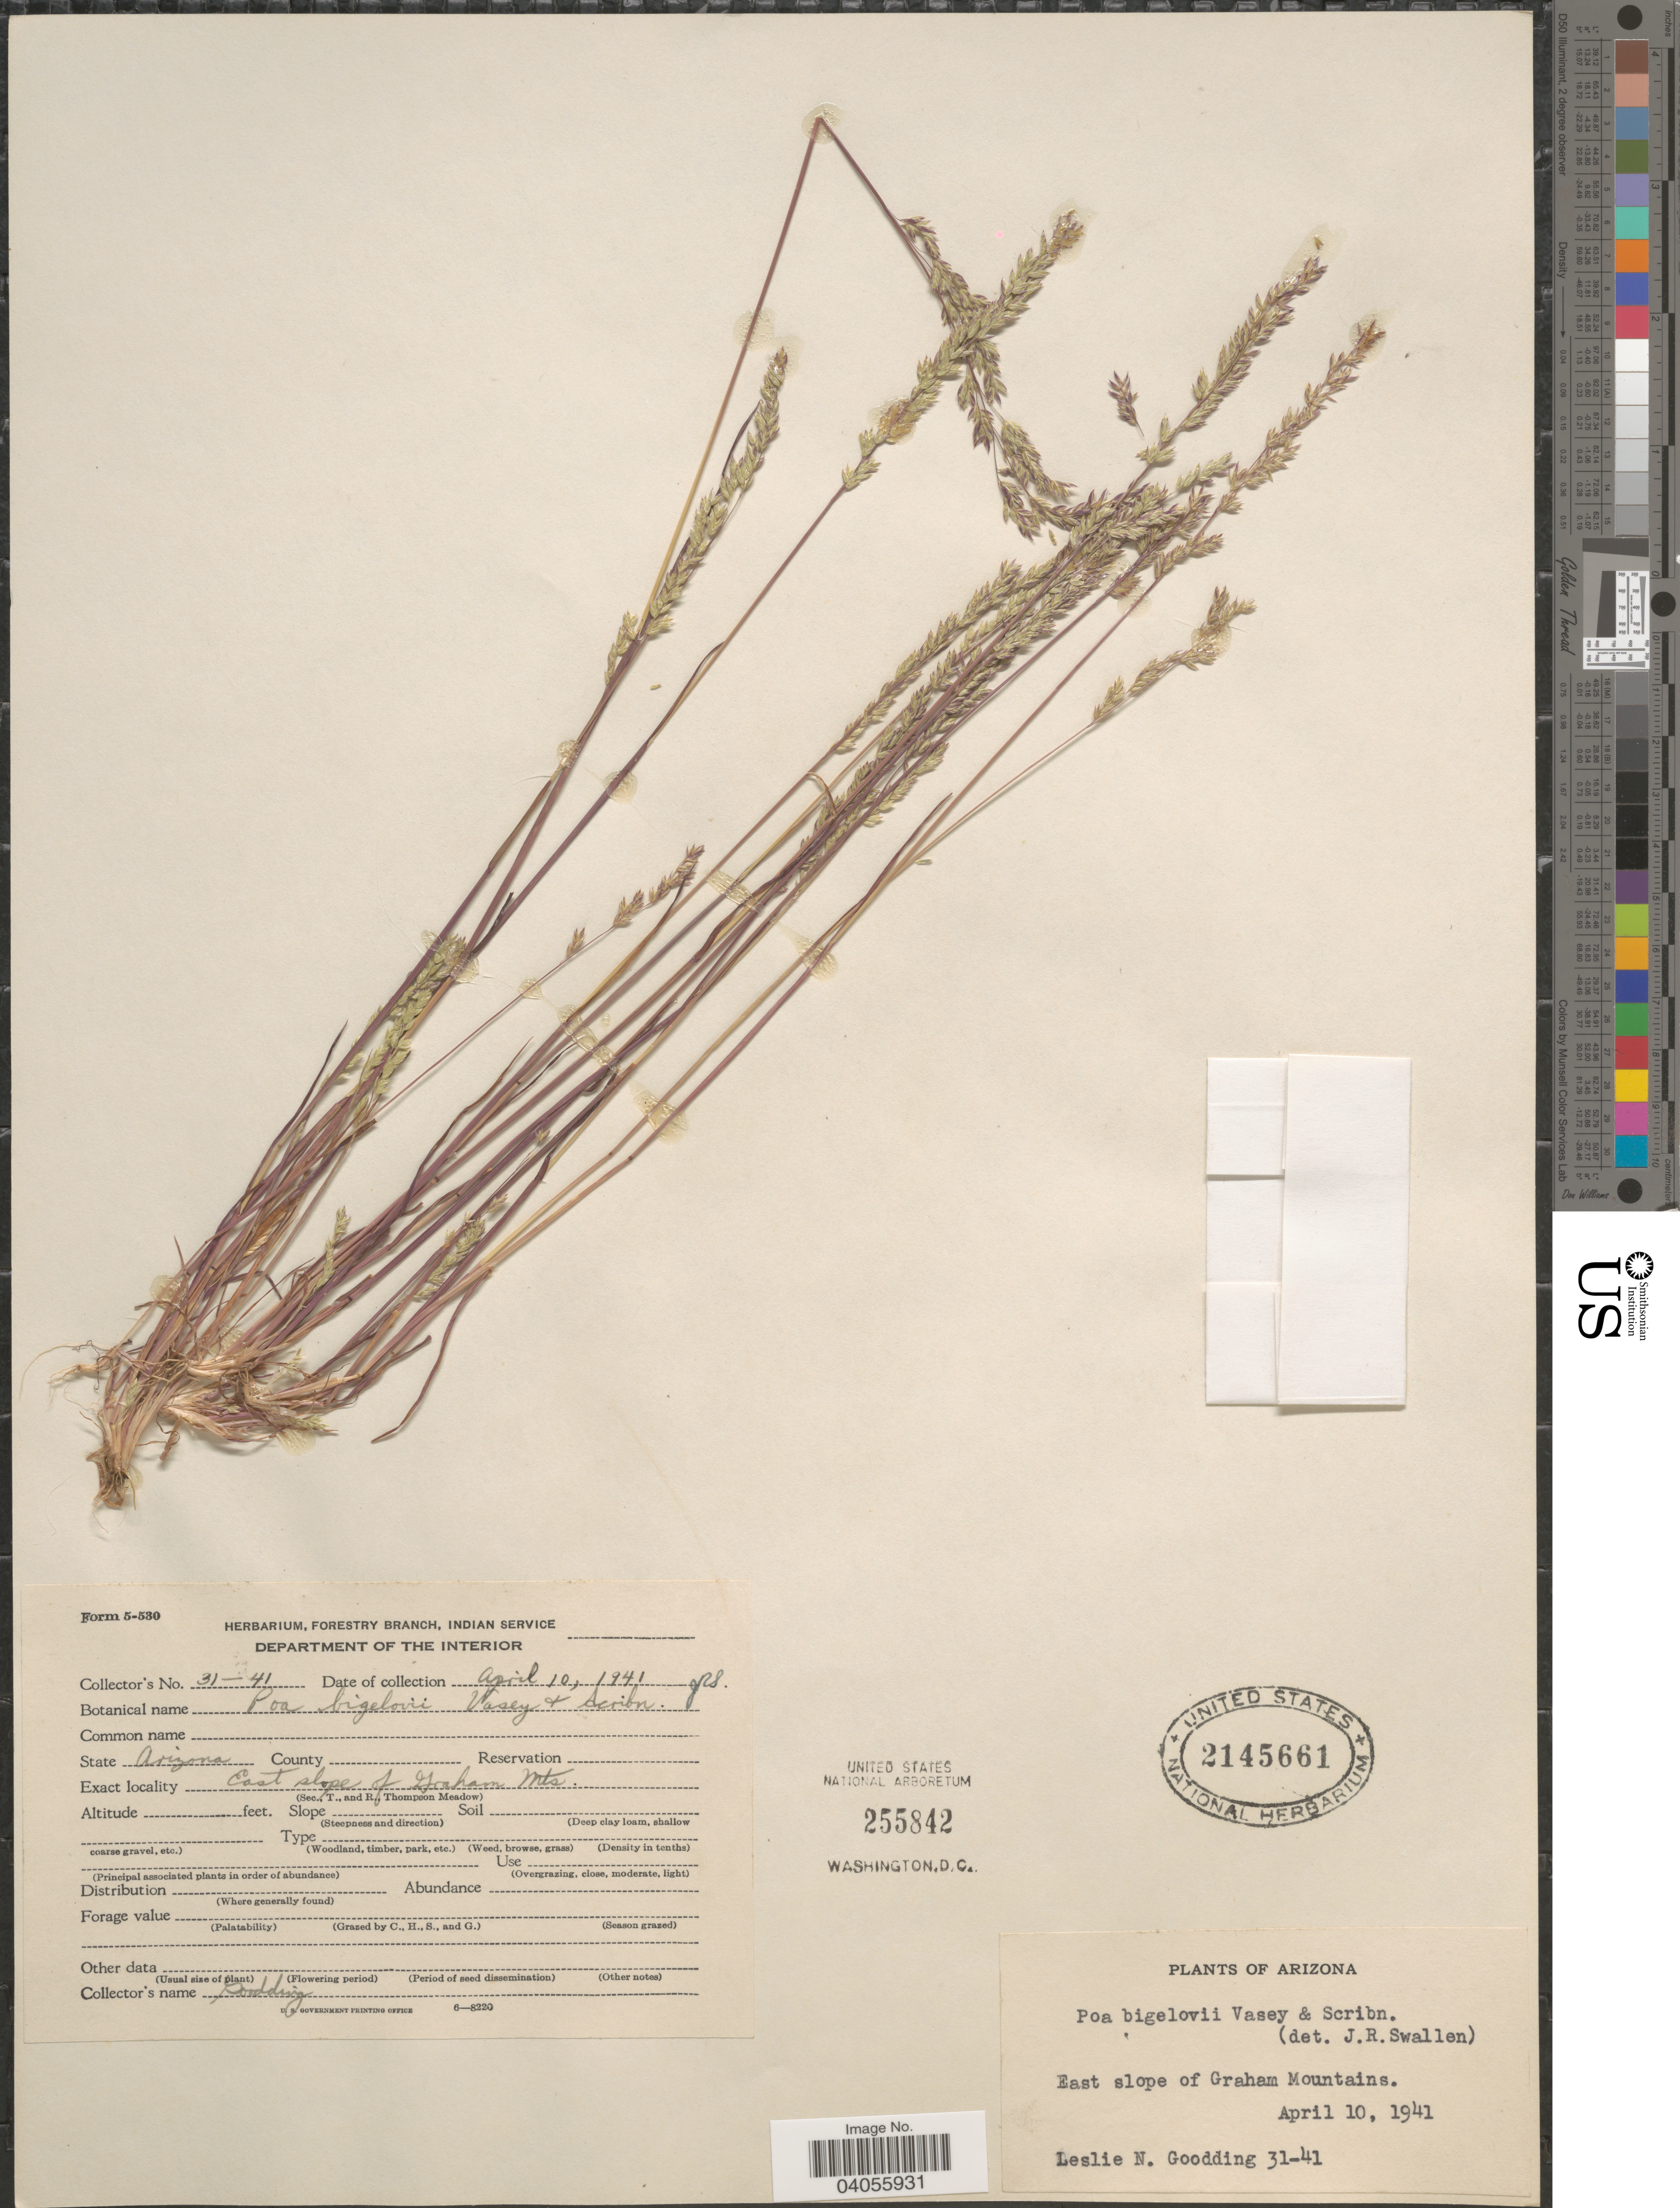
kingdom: Plantae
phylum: Tracheophyta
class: Liliopsida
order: Poales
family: Poaceae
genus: Poa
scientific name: Poa bigelovii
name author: Vasey & Scribn.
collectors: L. N. Goodding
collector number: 31-41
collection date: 1941-04-10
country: United States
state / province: Arizona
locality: East slope of Graham Mountains.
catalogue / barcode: US 2145661